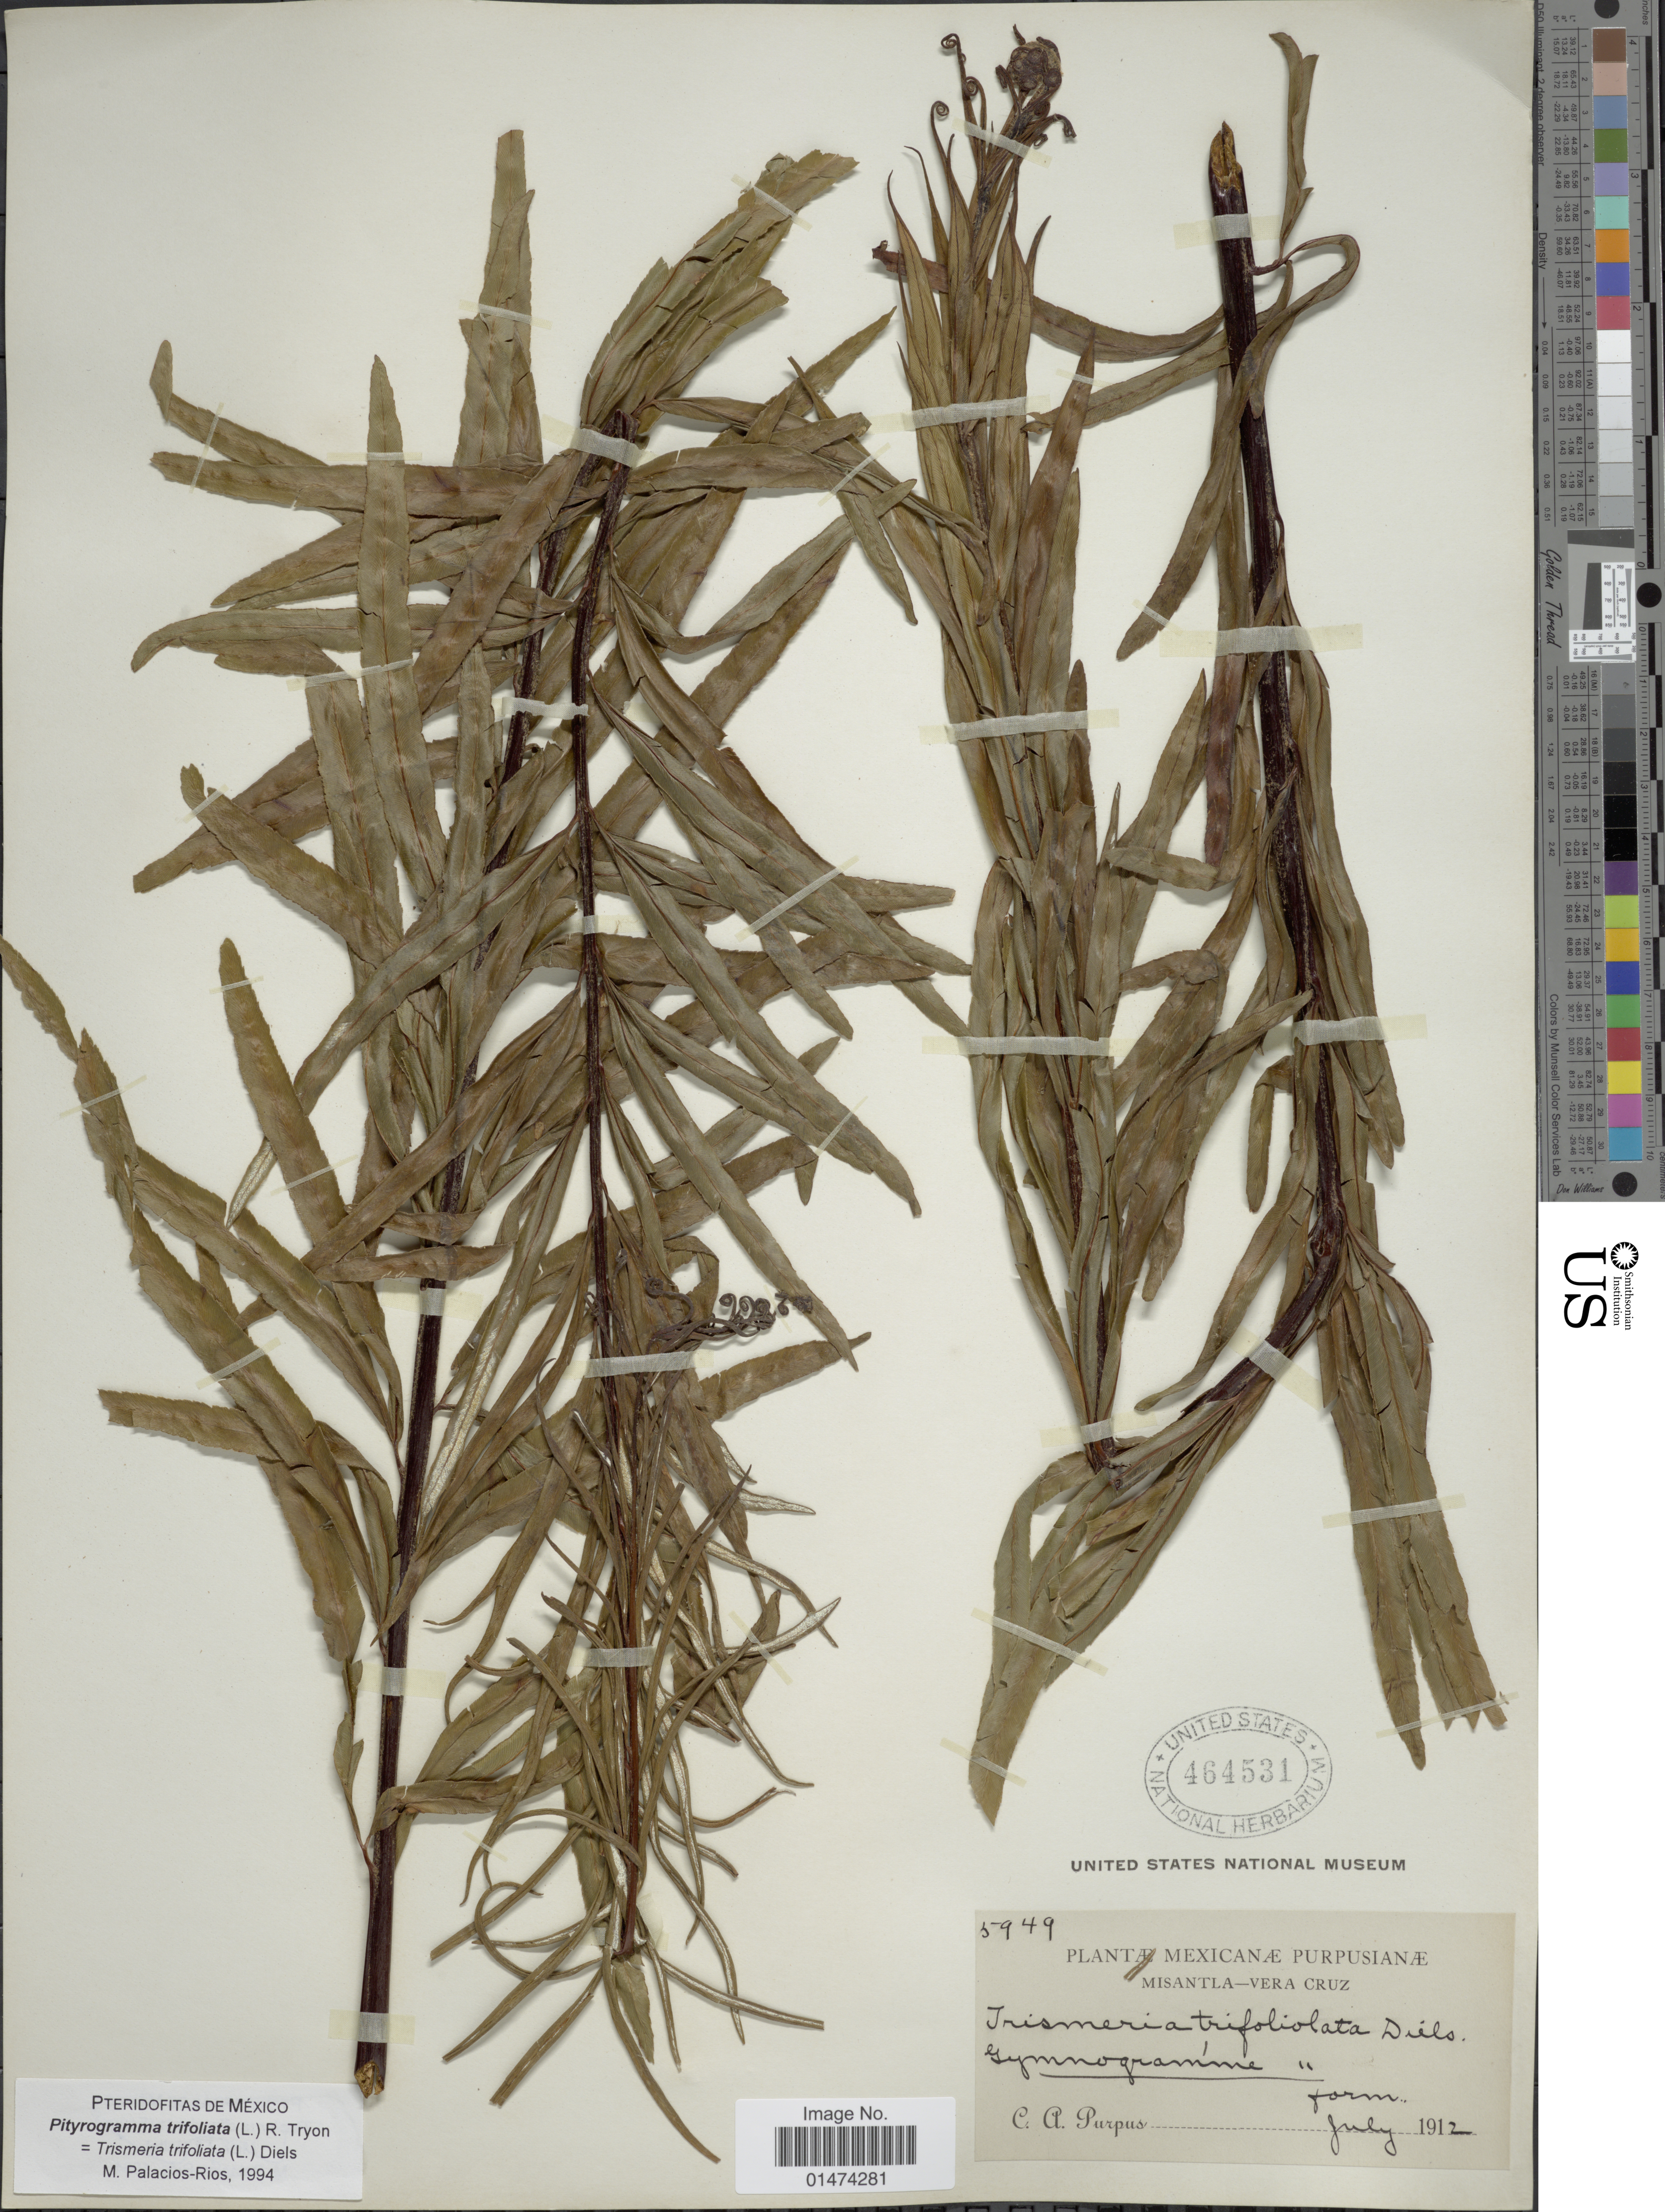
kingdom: Plantae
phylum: Tracheophyta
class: Polypodiopsida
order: Polypodiales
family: Pteridaceae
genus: Pityrogramma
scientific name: Pityrogramma trifoliata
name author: (L.) R.M. Tryon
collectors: C. A. Purpus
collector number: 5949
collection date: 1912-07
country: Mexico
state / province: Veracruz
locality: Misantla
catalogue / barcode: US 464531